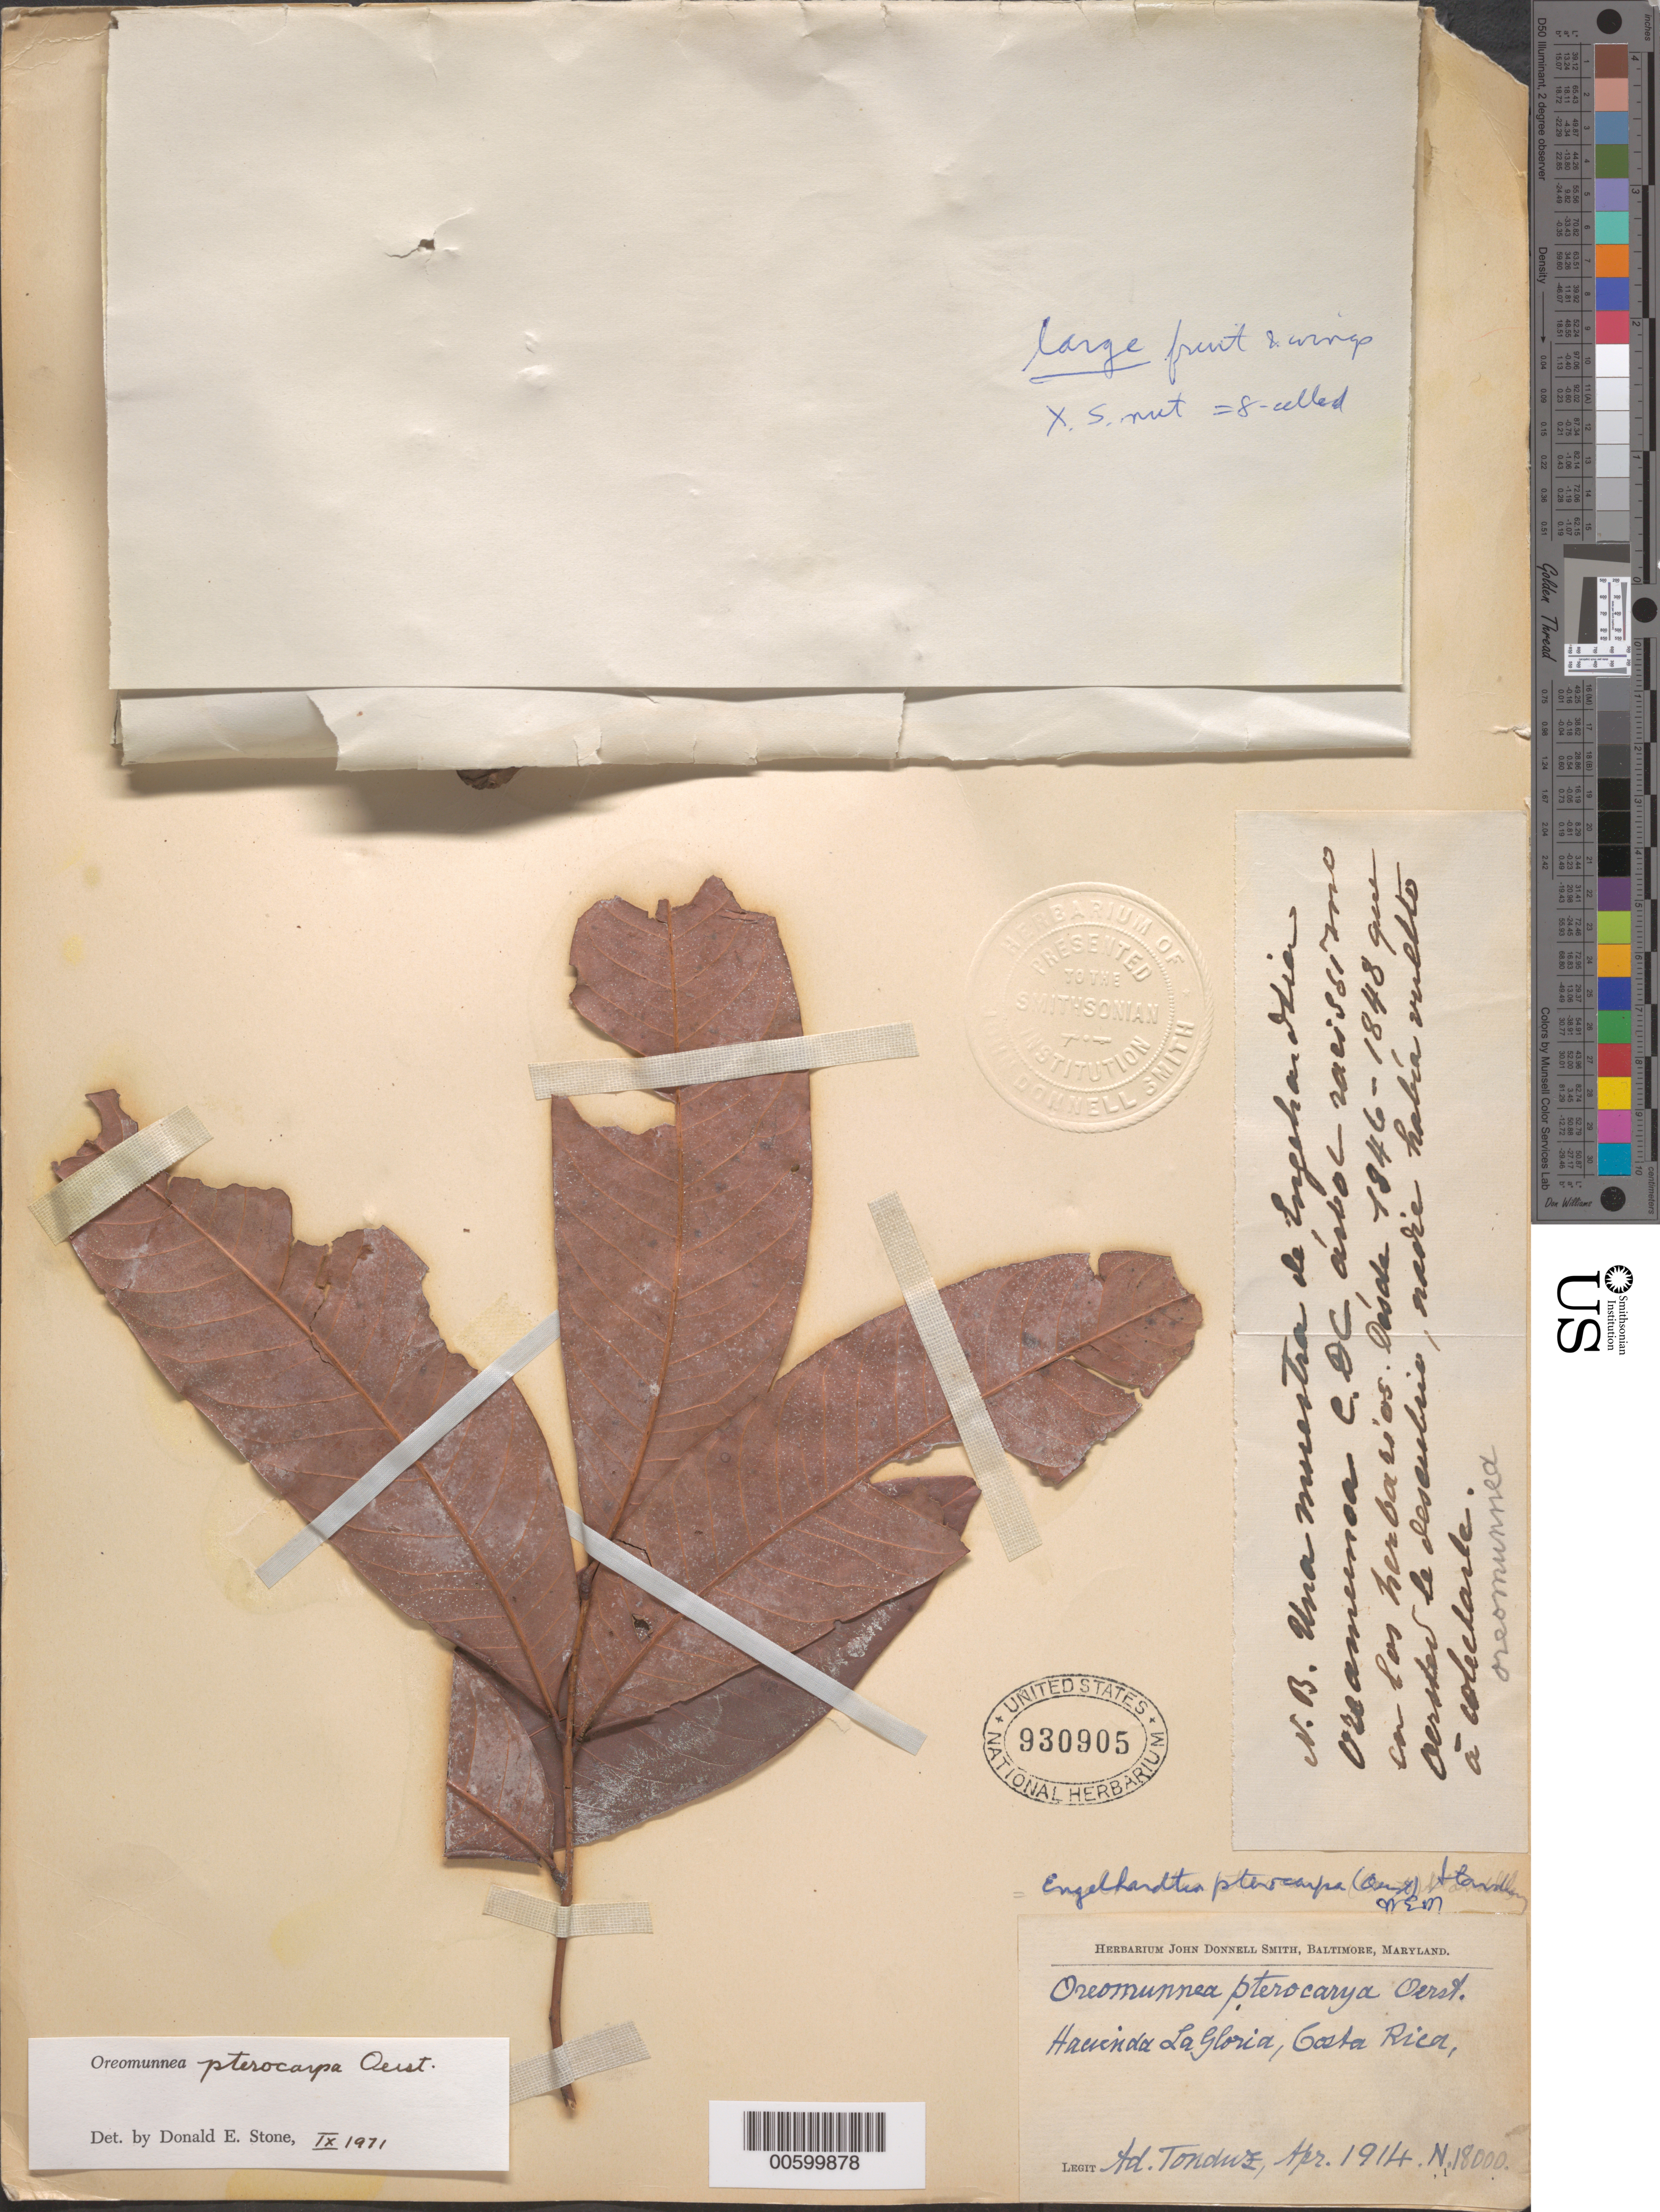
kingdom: Plantae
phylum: Tracheophyta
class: Magnoliopsida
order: Fagales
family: Juglandaceae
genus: Oreomunnea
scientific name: Oreomunnea pterocarpa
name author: Oerst.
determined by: Stone, D. E.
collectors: A. Tonduz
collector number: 18000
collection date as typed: Apr 1914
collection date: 1914-04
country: Costa Rica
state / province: Cartago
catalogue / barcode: US 930905